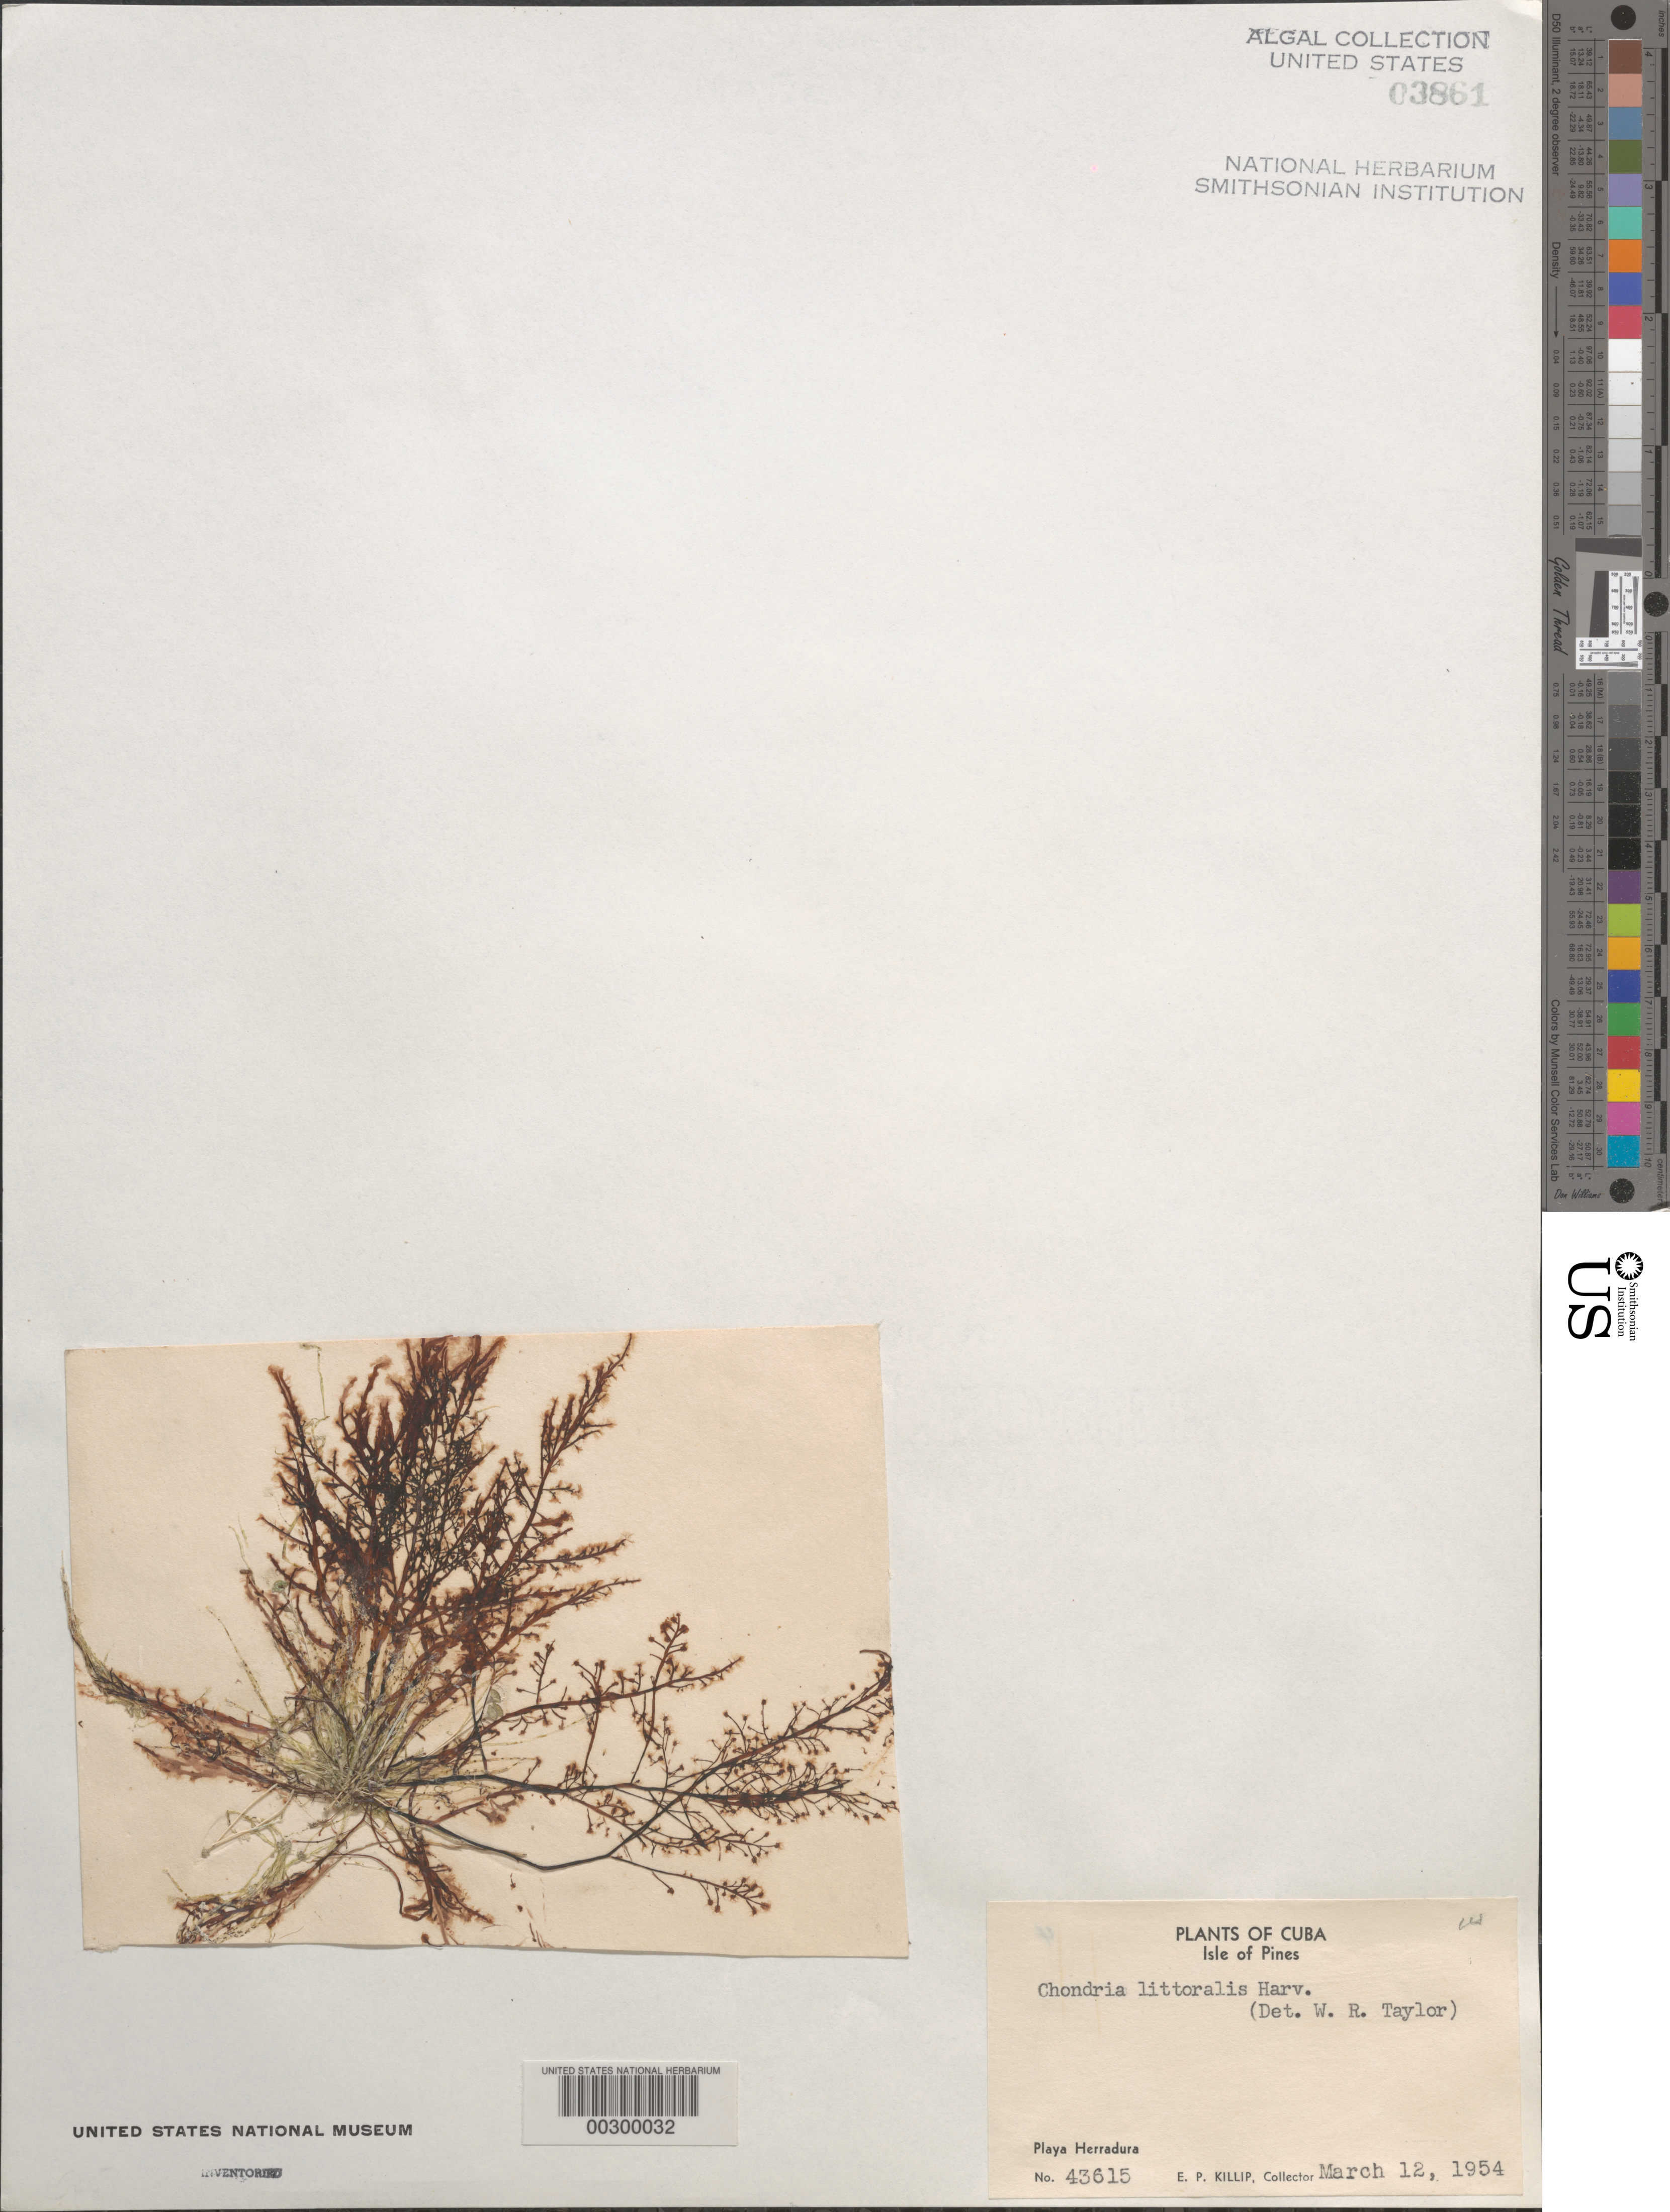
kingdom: Plantae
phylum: Rhodophyta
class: Florideophyceae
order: Ceramiales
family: Rhodomelaceae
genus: Chondria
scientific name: Chondria littoralis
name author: Harv.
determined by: Taylor, William R.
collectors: E. P. Killip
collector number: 43615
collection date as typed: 12 Mar 1954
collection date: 1954-03-12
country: Cuba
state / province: Isla de La Juventud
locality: Playa herradura, isle of youth (isle of pines)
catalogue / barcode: US 3861